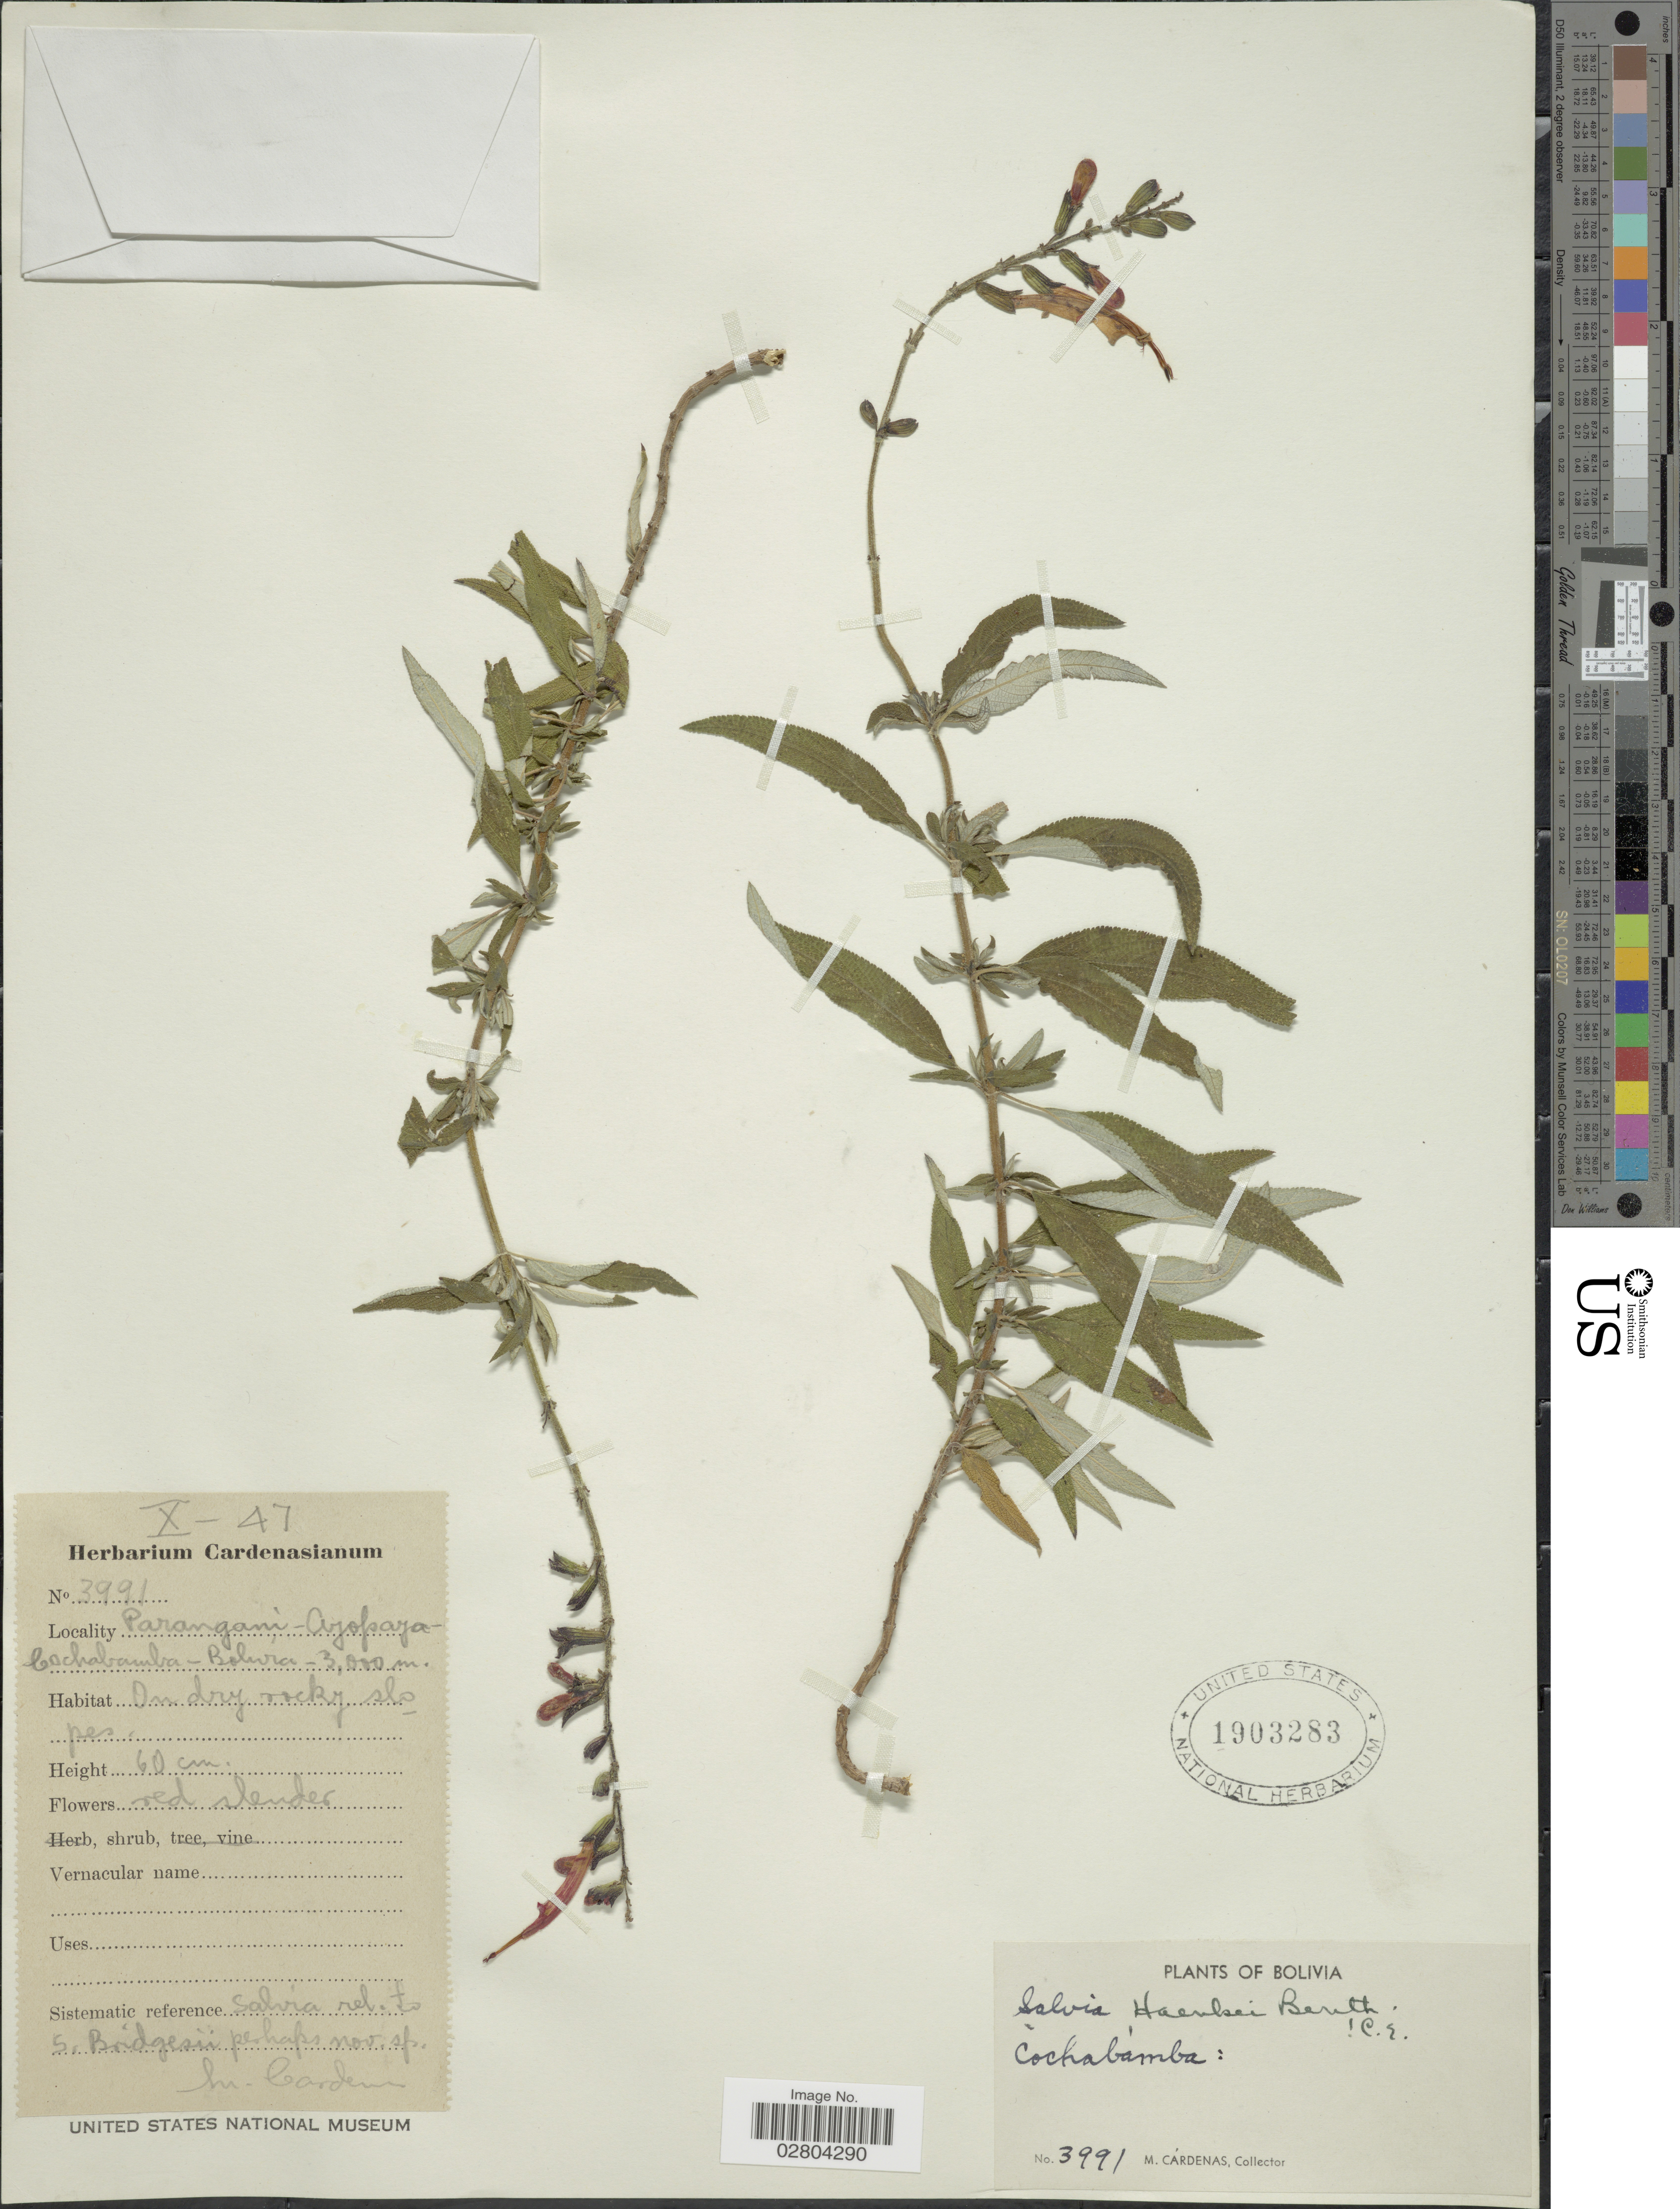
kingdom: Plantae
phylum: Tracheophyta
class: Magnoliopsida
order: Lamiales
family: Lamiaceae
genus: Salvia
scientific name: Salvia haenkei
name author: Benth.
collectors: M. Cárdenas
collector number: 3991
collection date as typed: Transcribed d/m/y: /10/47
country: Bolivia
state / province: Cochabamba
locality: Parangani- Ayopaya. On dry rocky slopes.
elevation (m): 3000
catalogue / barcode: US 1903283